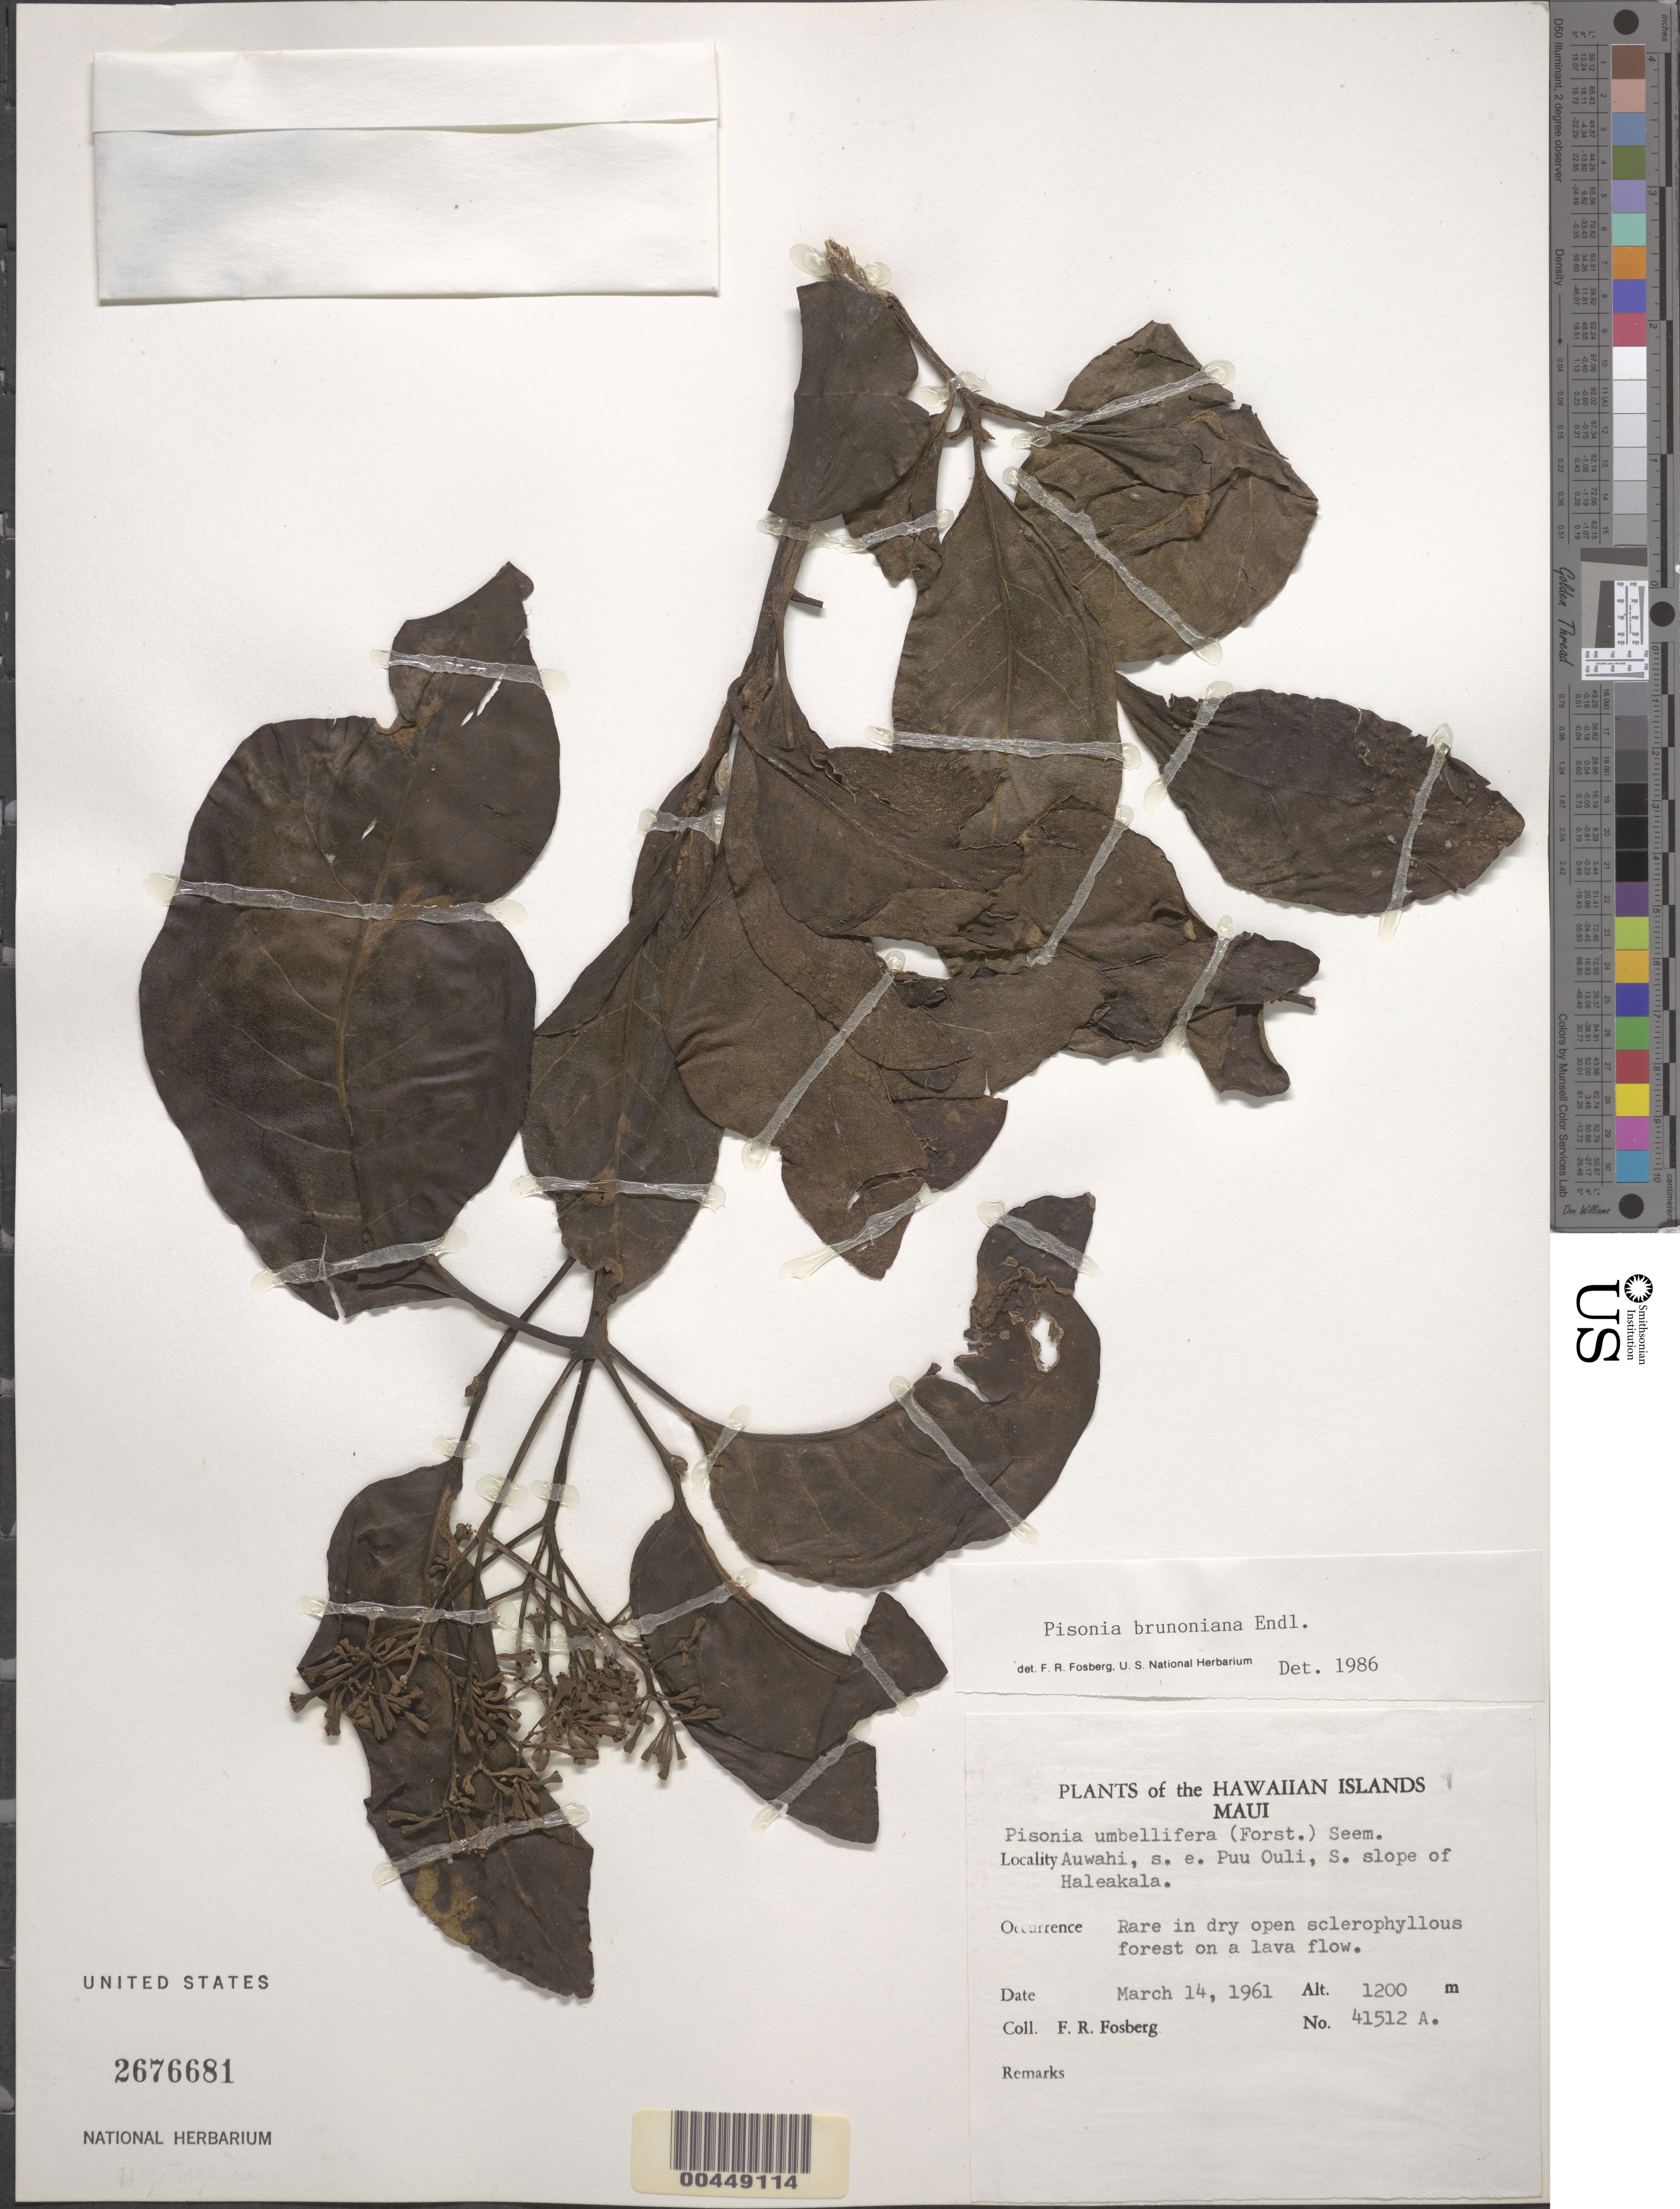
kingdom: Plantae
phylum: Tracheophyta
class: Magnoliopsida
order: Caryophyllales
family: Nyctaginaceae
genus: Ceodes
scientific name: Ceodes brunoniana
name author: (Endl.) Skottsb.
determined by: Wagner, W. L., (BOT), Smithsonian Institution - National Museum of Natural History (UNITED STATES)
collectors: F. R. Fosberg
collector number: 41512a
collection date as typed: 14 Mar 1961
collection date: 1961-03-14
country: United States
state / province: Hawaii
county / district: Maui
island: Maui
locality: Auwahi, SE Puu Ouli, S slope of Haleakala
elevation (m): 1200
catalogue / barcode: US 2676681